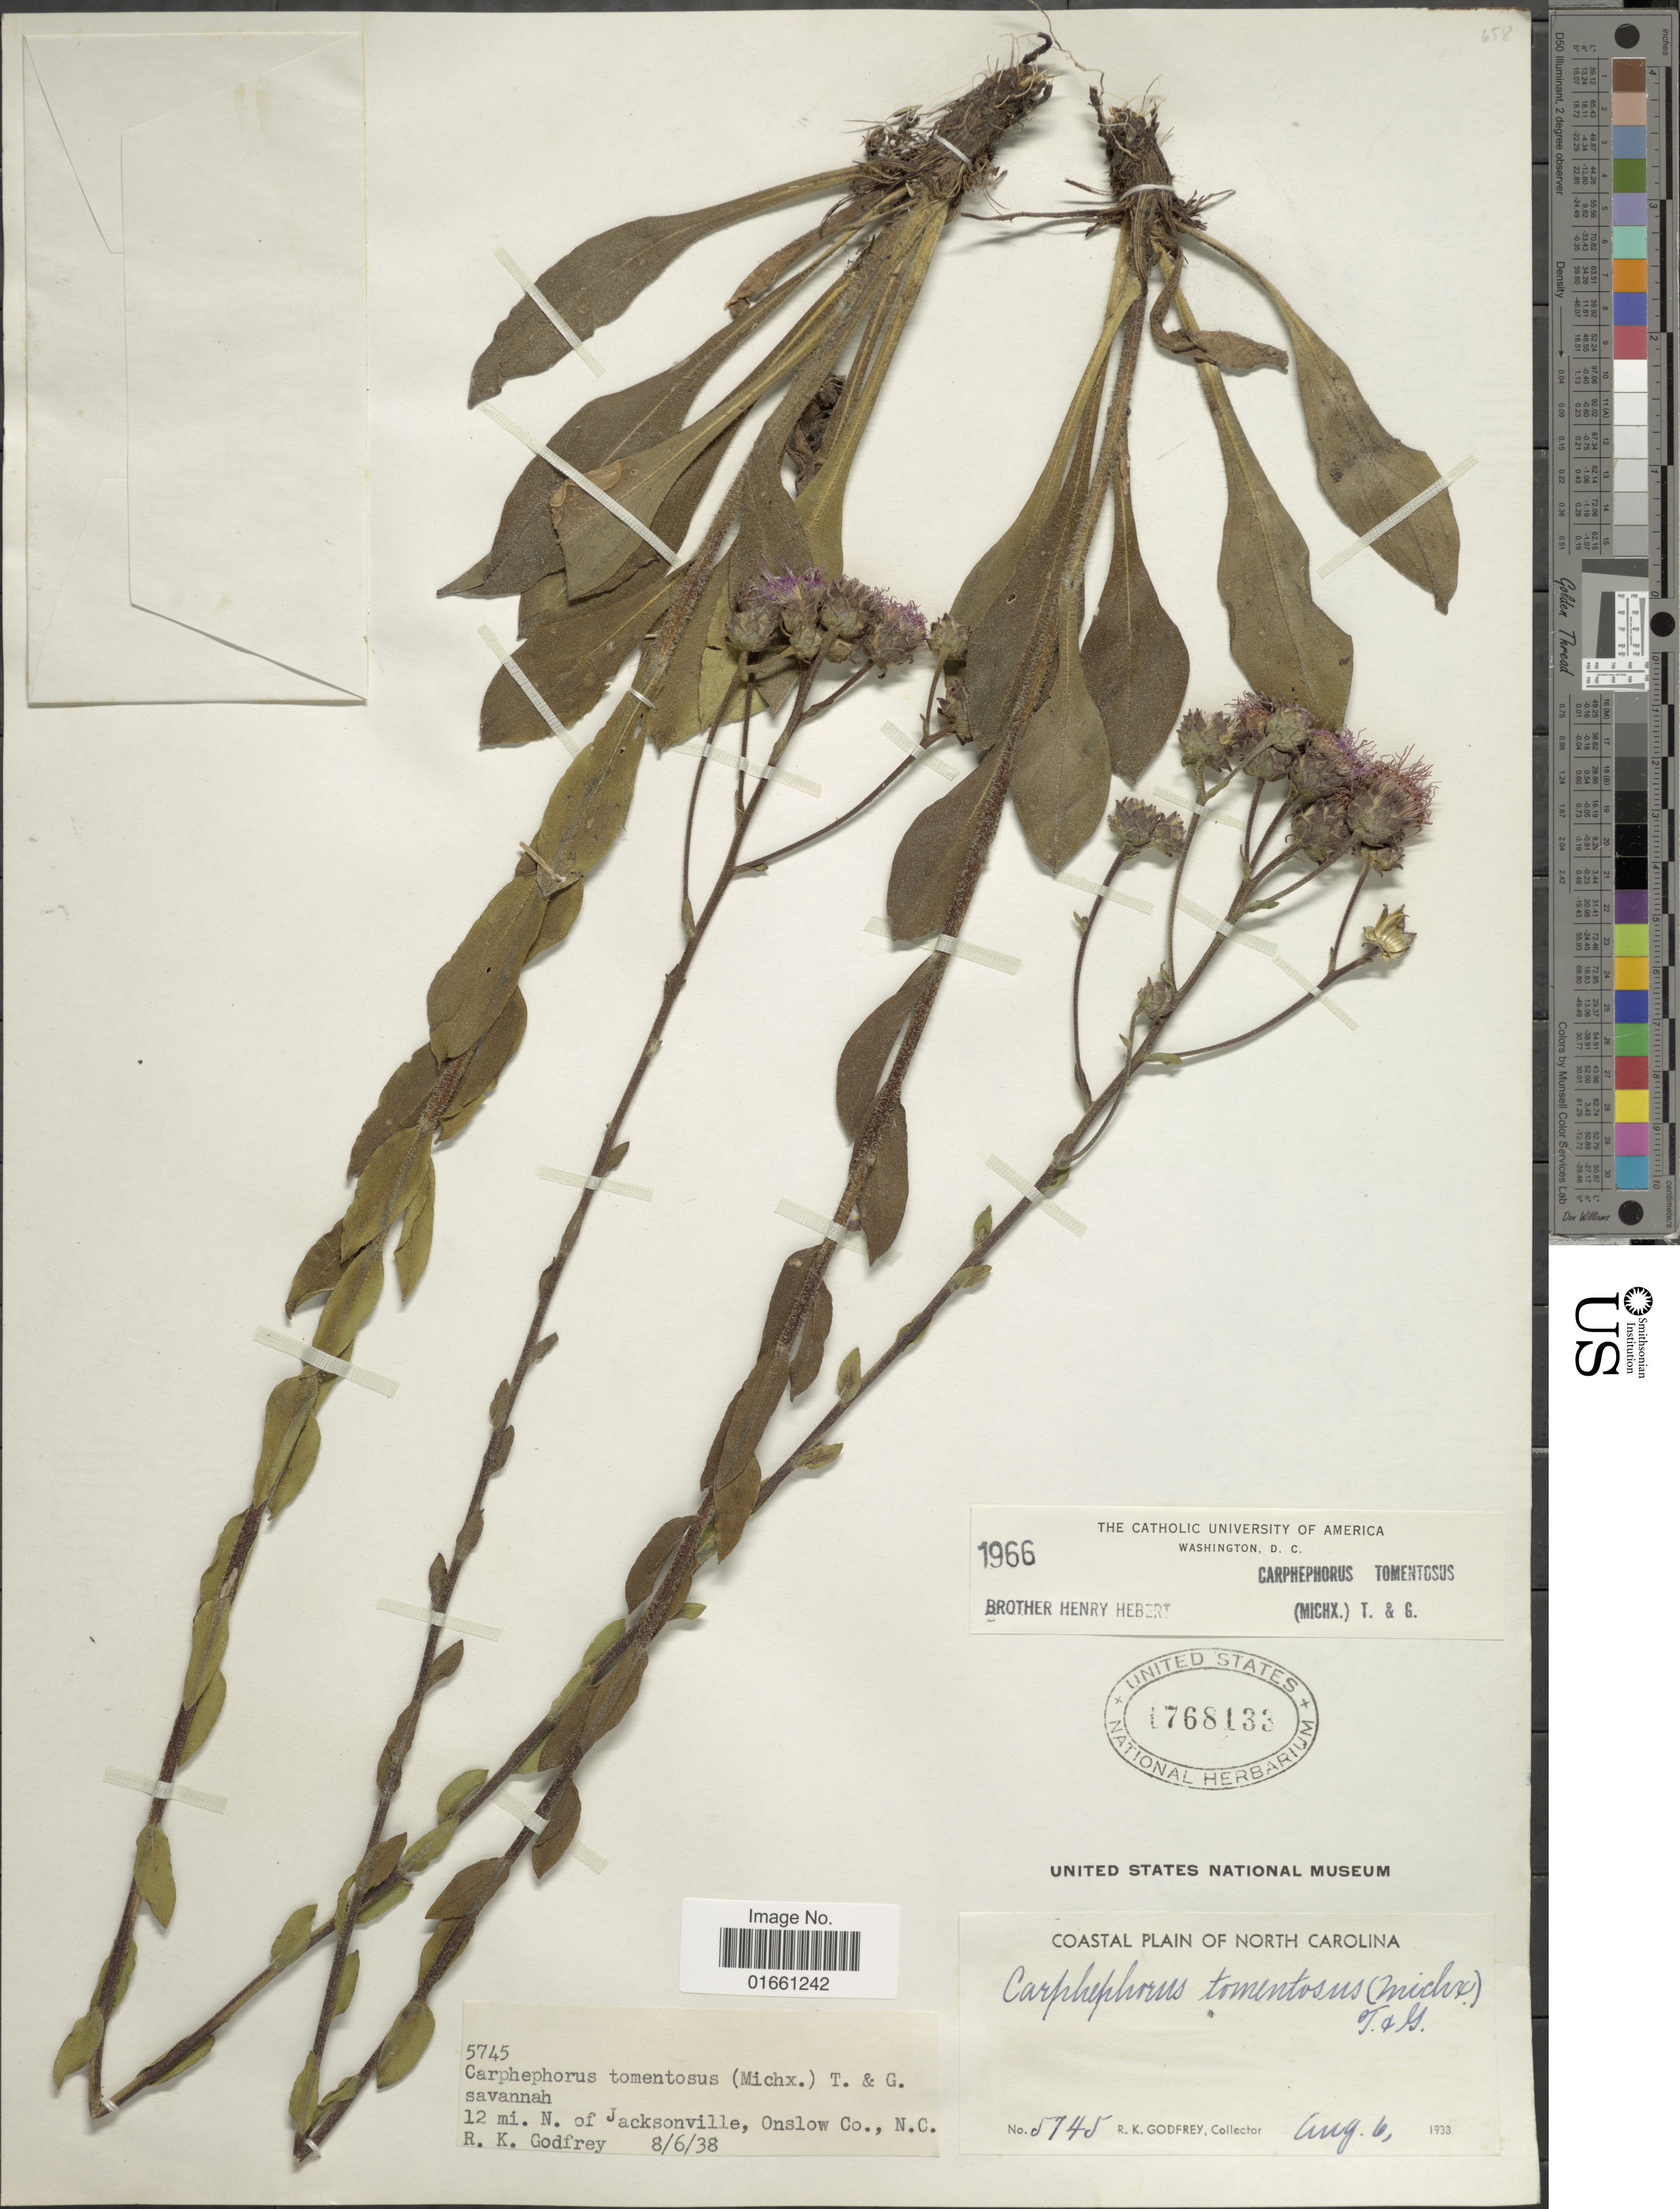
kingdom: Plantae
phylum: Tracheophyta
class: Magnoliopsida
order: Asterales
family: Asteraceae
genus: Carphephorus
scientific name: Carphephorus tomentosus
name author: (Michaux) Torr. & A. Gray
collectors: R. K. Godfrey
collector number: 5745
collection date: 1938-08-06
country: United States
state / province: North Carolina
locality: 12 mi N of Jacksonville, Onslow Co. Coastal Plain of North Carolina.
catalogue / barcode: US 1768133